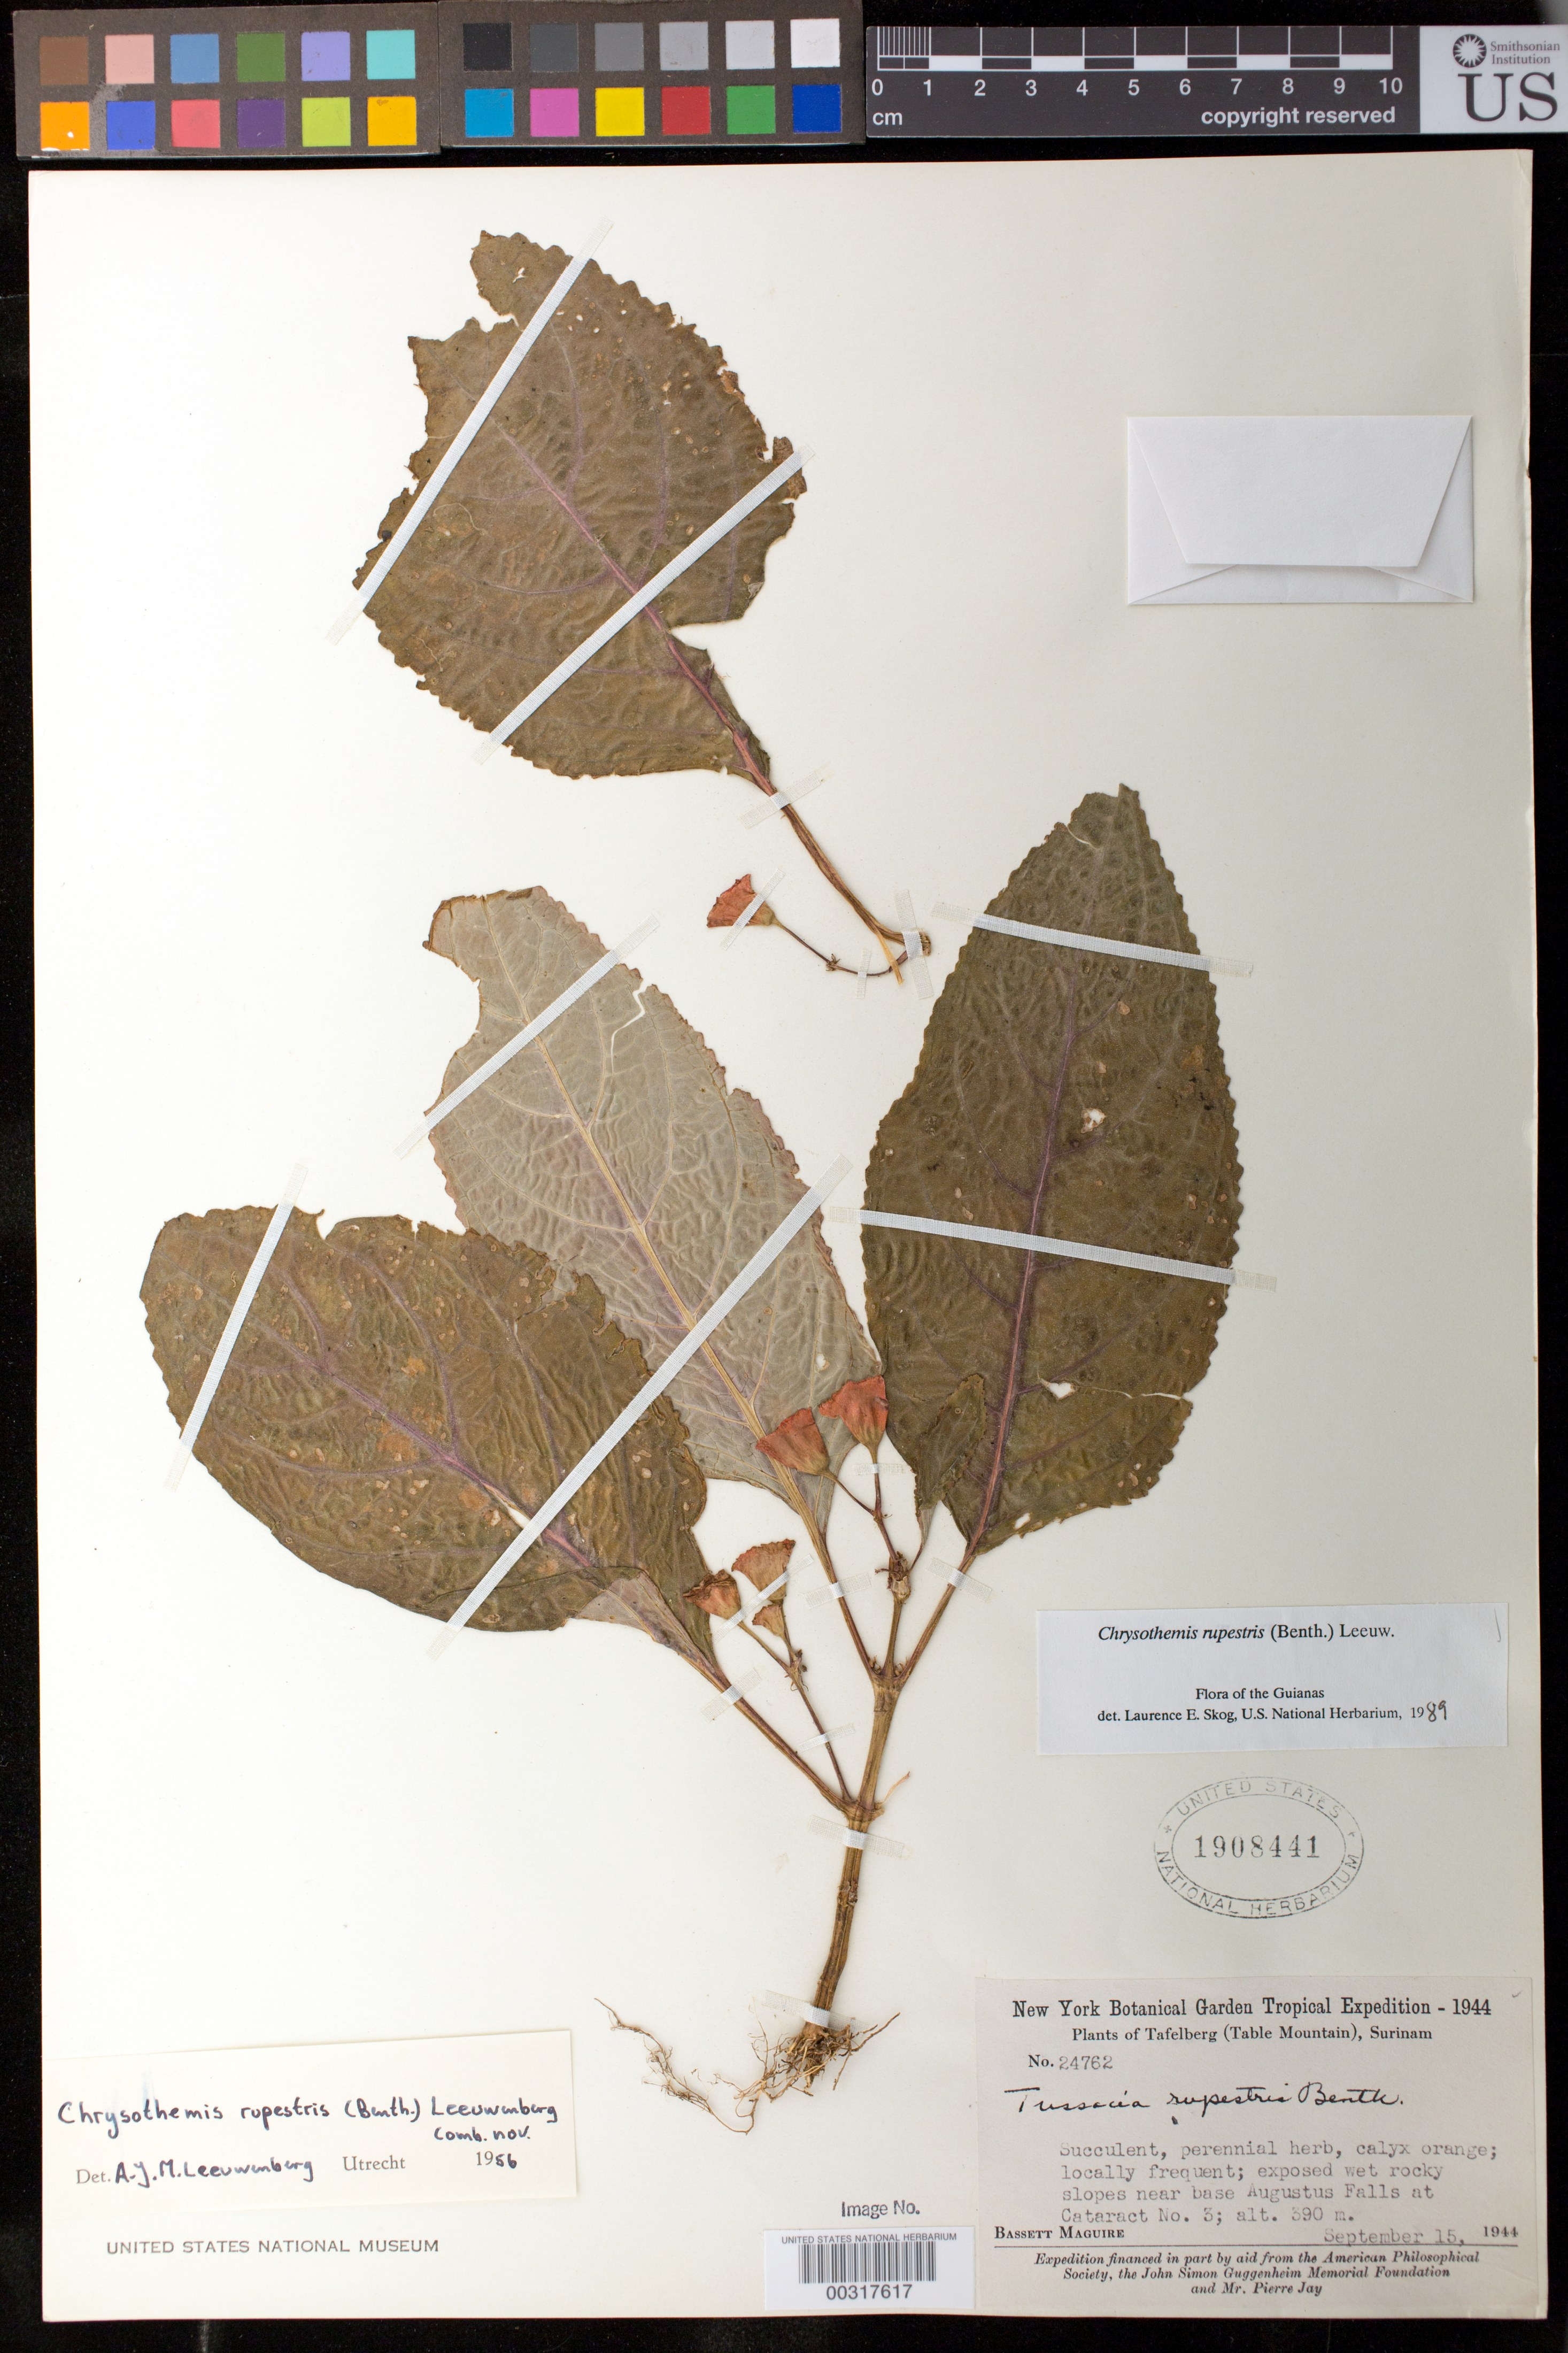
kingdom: Plantae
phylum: Tracheophyta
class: Magnoliopsida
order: Lamiales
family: Gesneriaceae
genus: Chrysothemis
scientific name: Chrysothemis rupestris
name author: (Benth.) Leeuwenb.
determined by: Skog, Laurence E.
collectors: B. Maguire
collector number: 24762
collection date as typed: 15 Sep 1944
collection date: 1944-09-15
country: Suriname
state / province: Sipaliwini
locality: Tafelberg, near base Augustus Falls at Cataract no. 3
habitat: Exposed wet rocky slopes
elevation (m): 390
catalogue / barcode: US 1908441